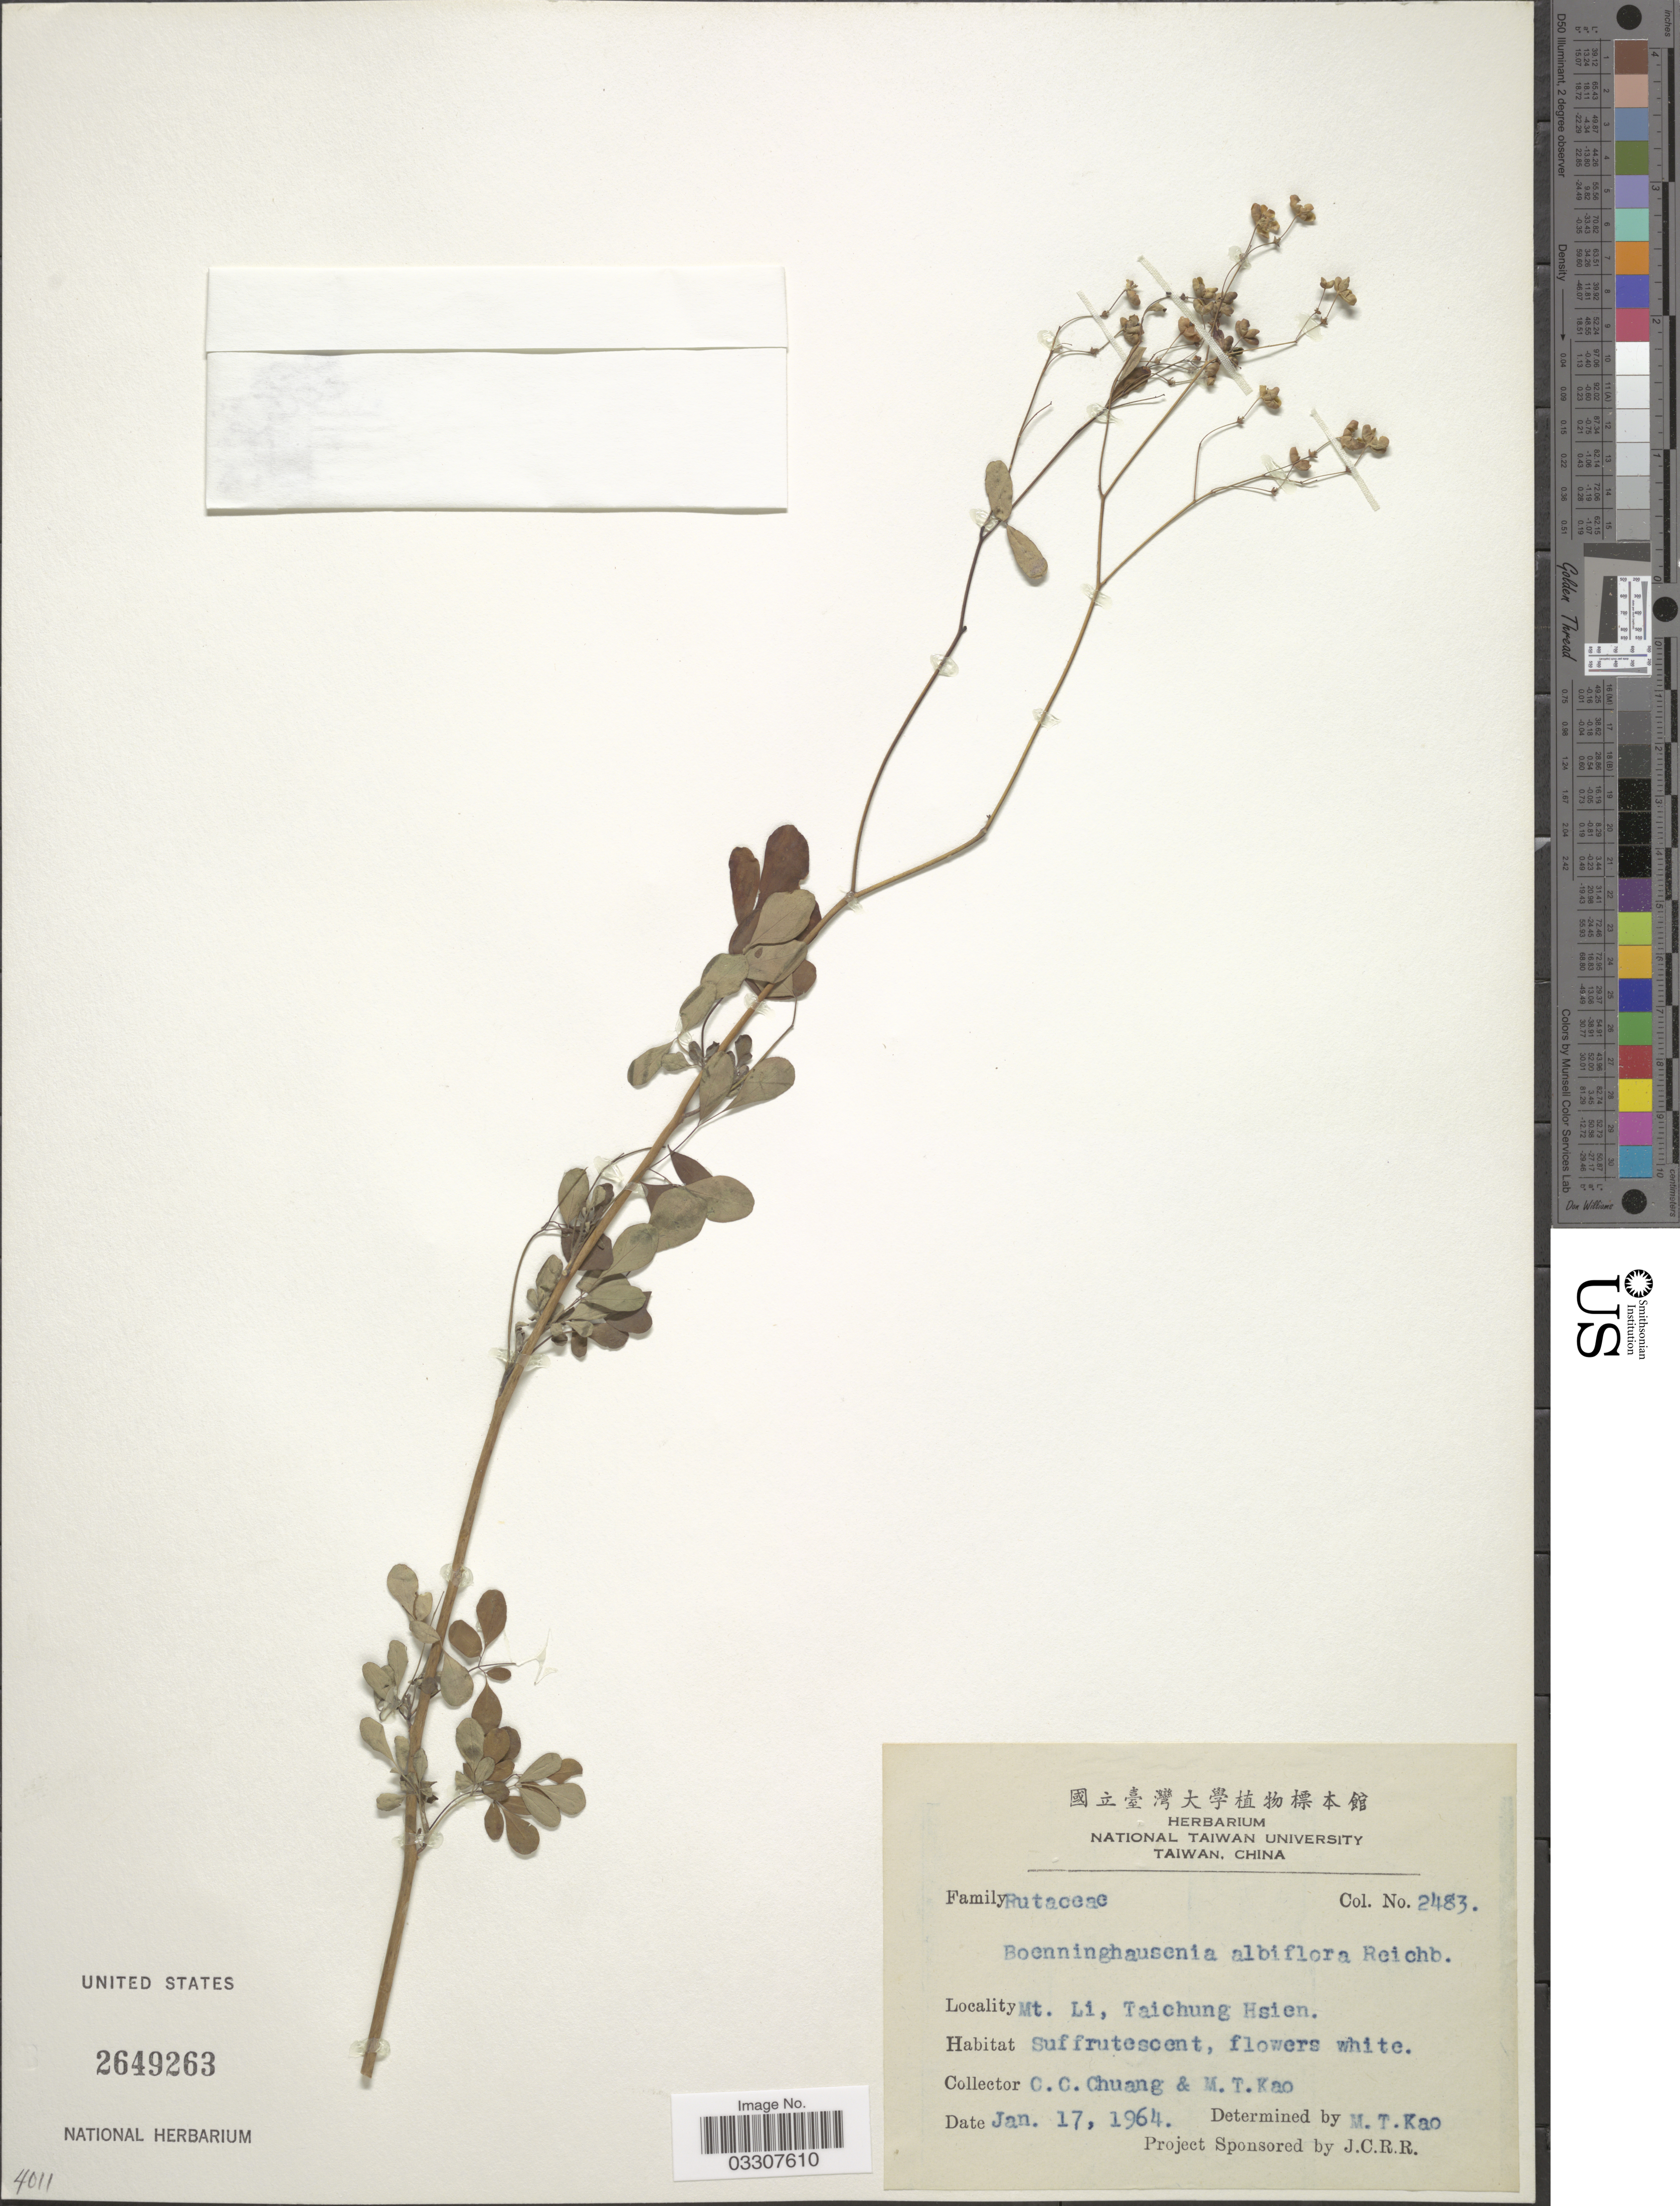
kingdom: Plantae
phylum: Tracheophyta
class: Magnoliopsida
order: Sapindales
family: Rutaceae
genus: Boenninghausenia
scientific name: Boenninghausenia albiflora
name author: (Hook.) Meisn.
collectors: C. C. Chuang & M. T. Kao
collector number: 2483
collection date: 1964-01-17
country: Taiwan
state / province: Taichung City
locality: Mt. Li, Taichung Hsien.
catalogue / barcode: US 2649263